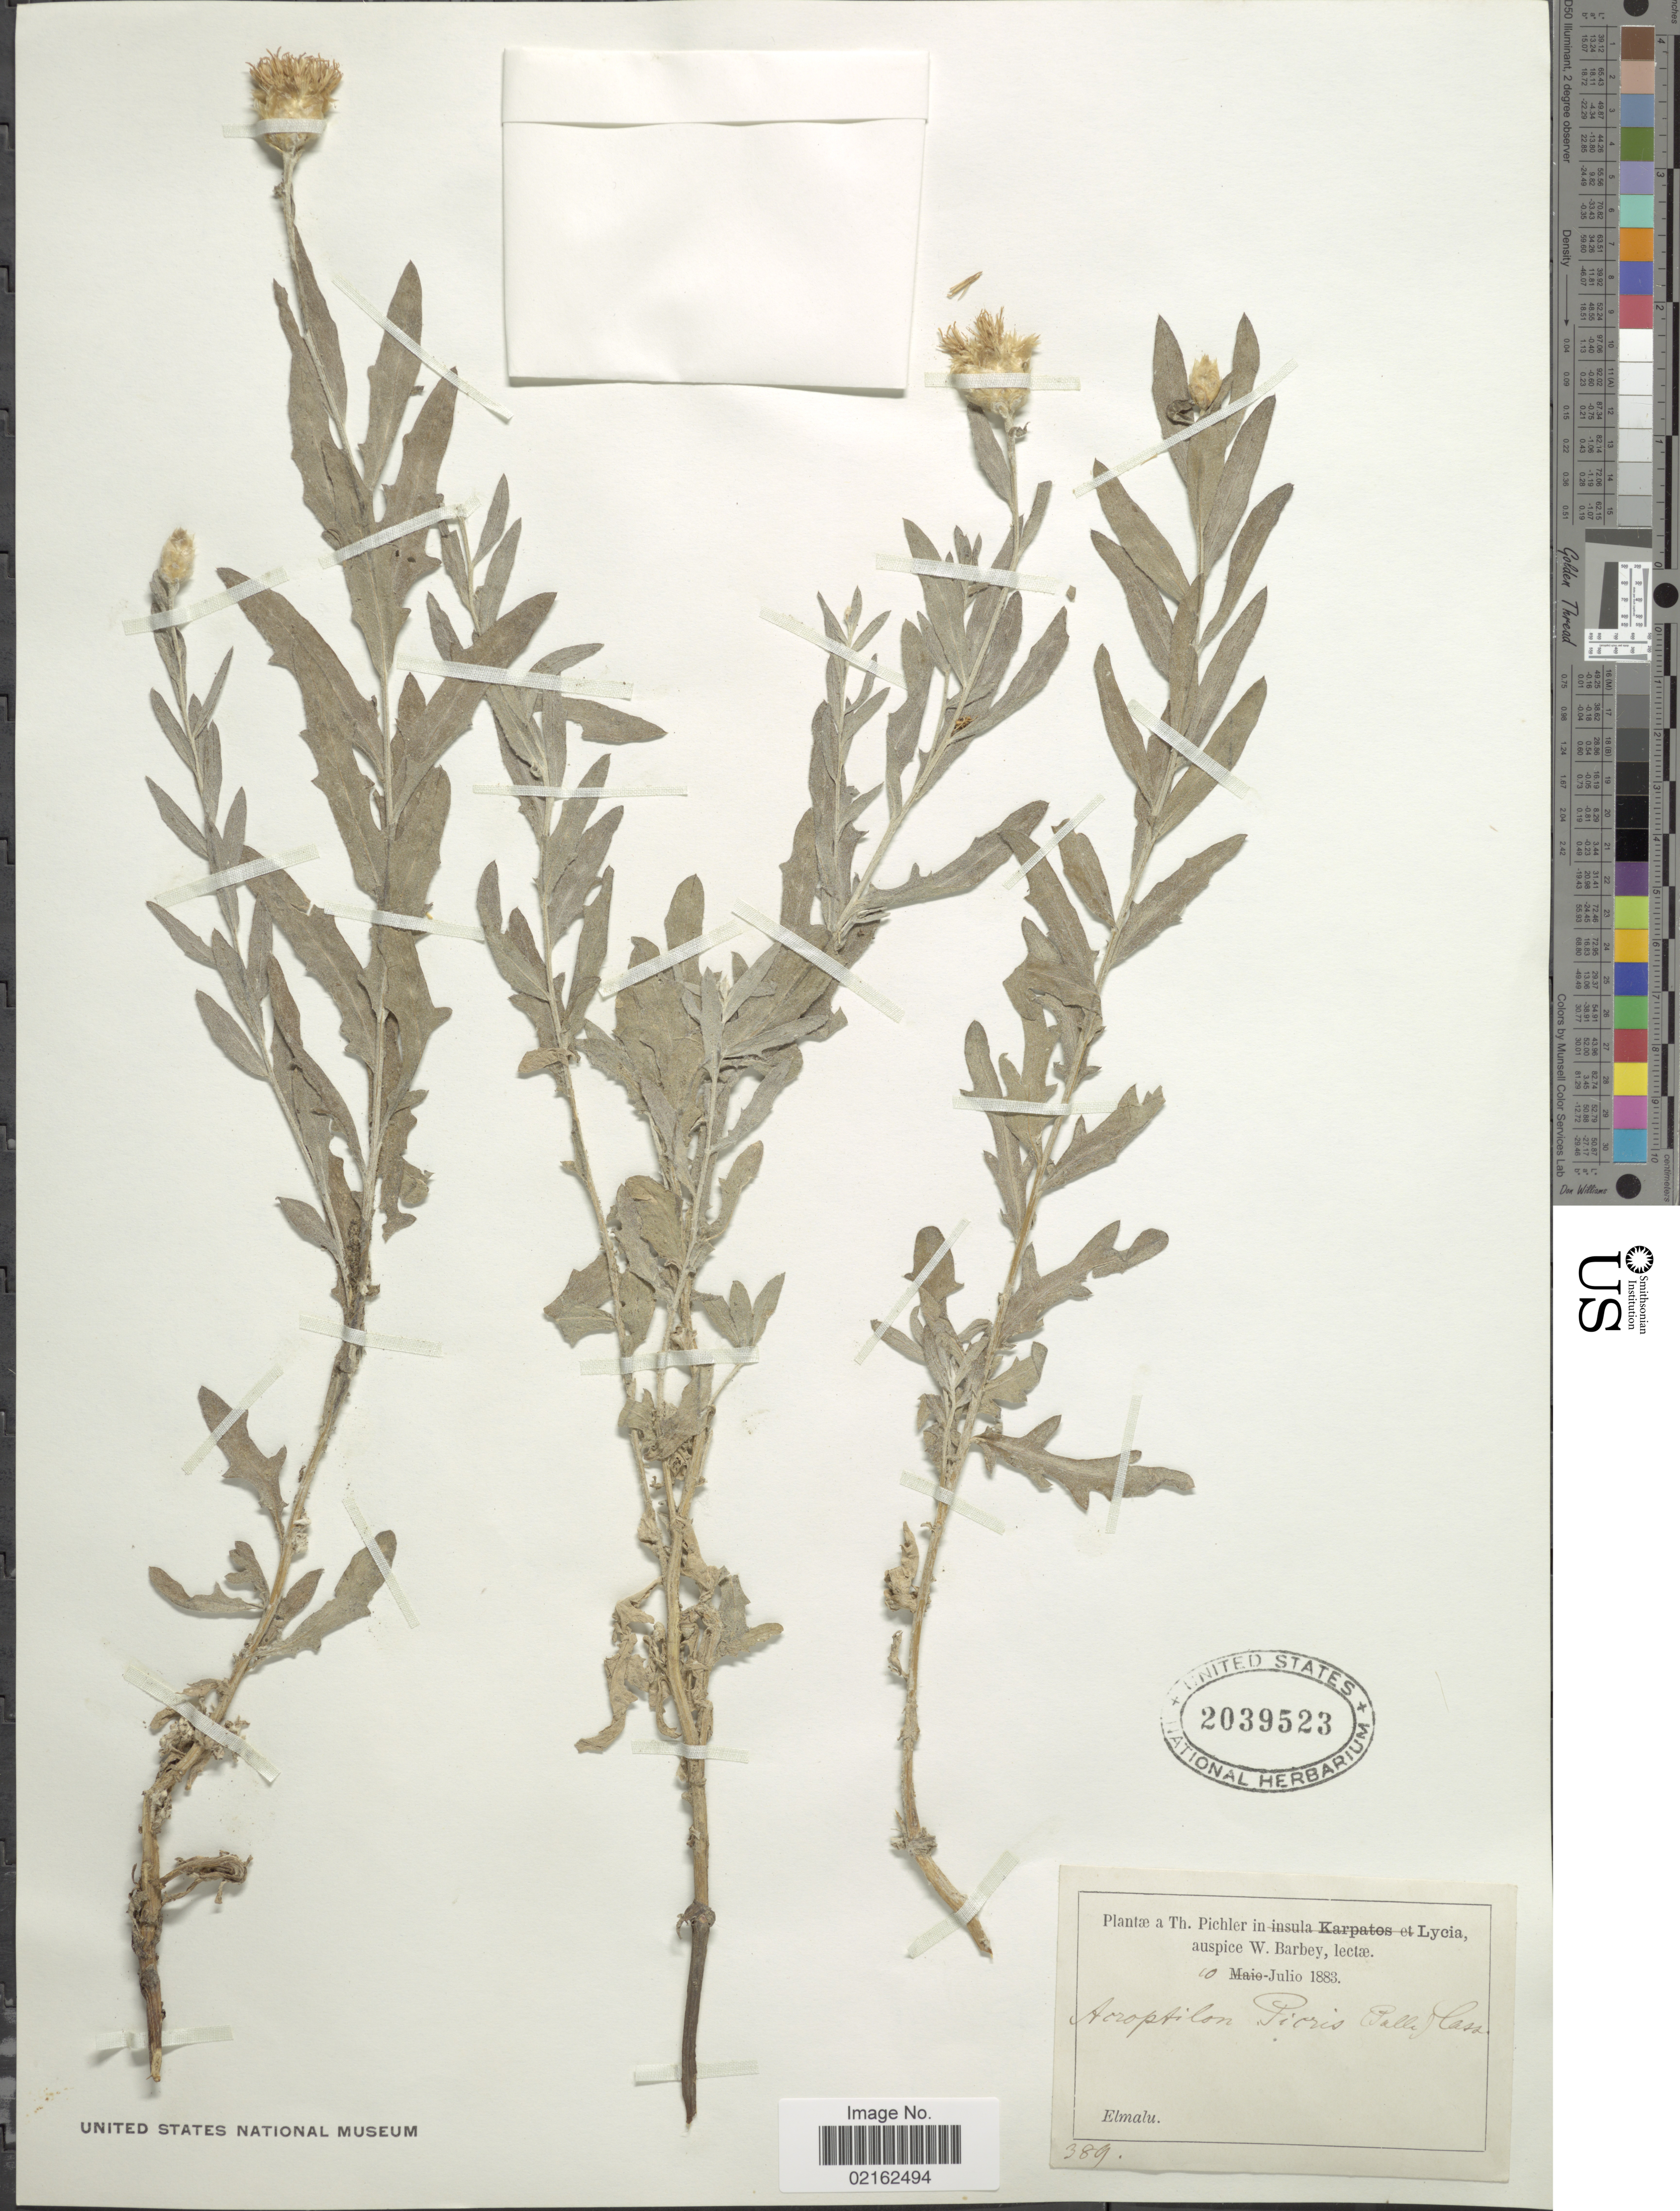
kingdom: Plantae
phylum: Tracheophyta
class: Magnoliopsida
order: Asterales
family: Asteraceae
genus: Acroptilon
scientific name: Acroptilon repens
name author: (L.) DC.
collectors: T. Pichler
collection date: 1883-07-10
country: Turkey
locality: Lycia, Elmalu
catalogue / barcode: US 2039523